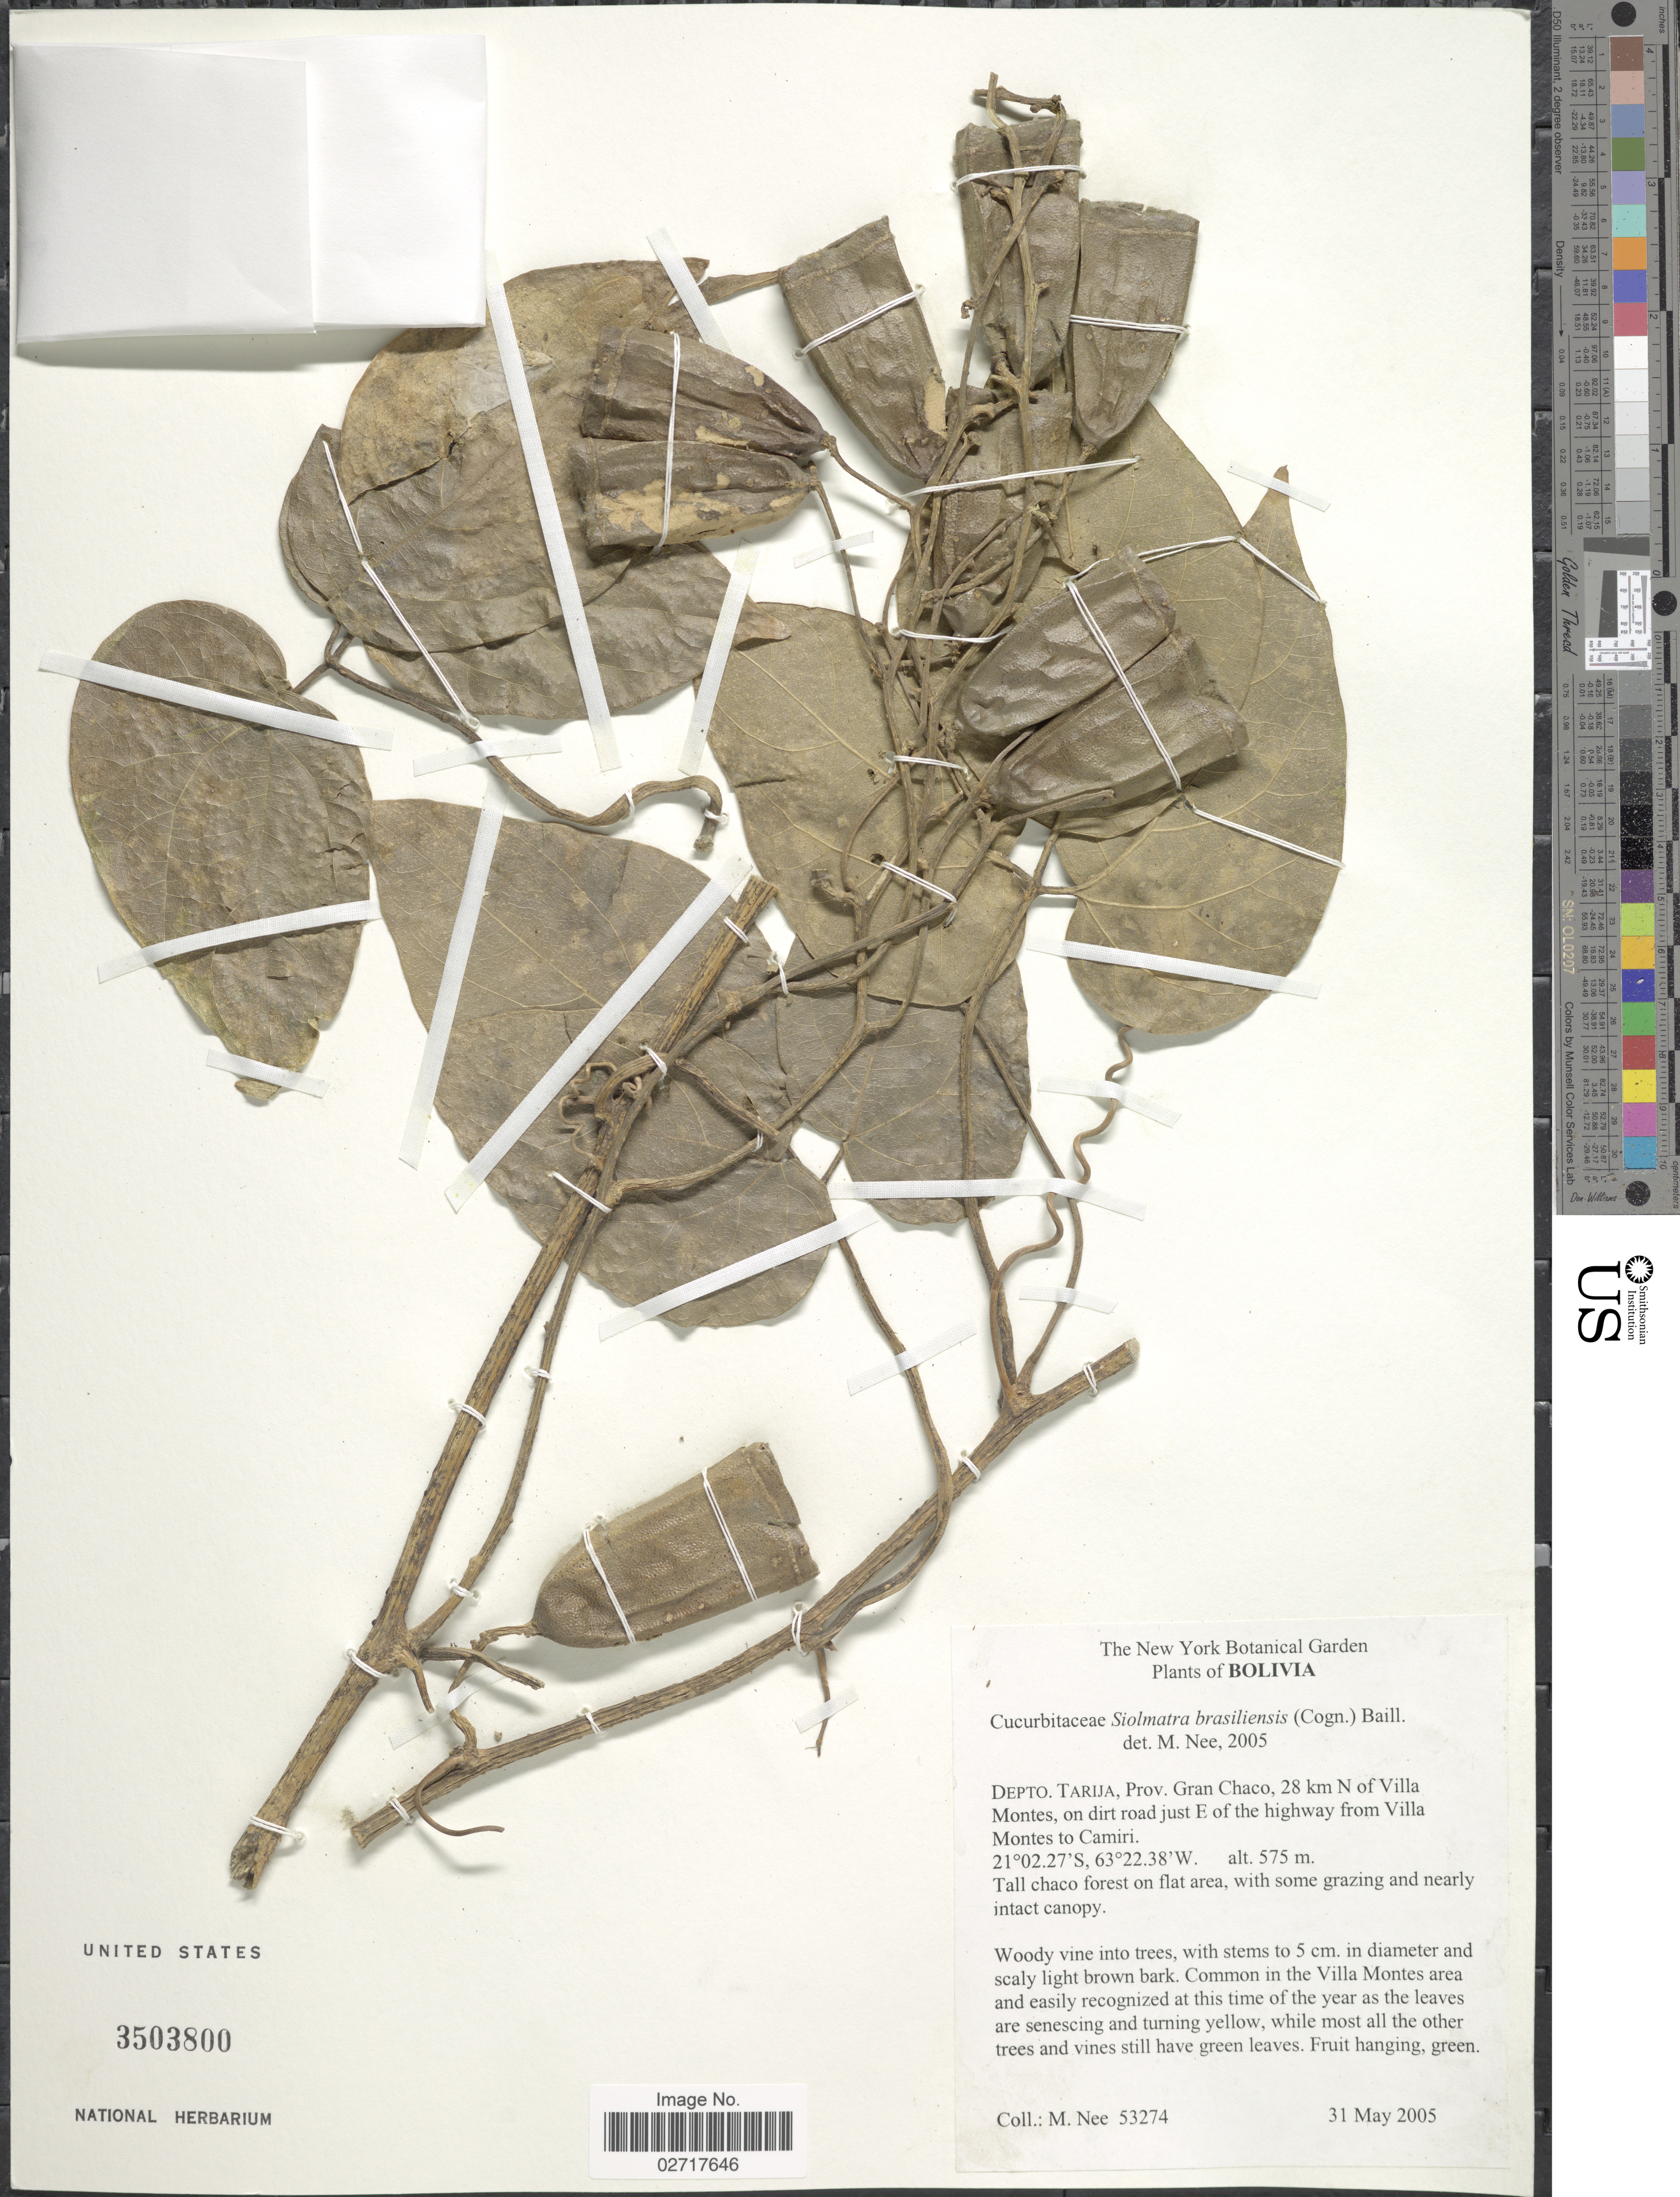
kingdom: Plantae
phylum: Tracheophyta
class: Magnoliopsida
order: Cucurbitales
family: Cucurbitaceae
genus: Siolmatra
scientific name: Siolmatra brasiliensis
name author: (Cogn.) Baill.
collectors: M. Nee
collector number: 53274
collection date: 2005-05-31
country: Bolivia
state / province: Tarija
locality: Prov. Gran Chaco, 28 km N of Villa Montes, on dirt road just E of the highway from Villa Montes to Camiri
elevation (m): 575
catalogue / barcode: US 3503800